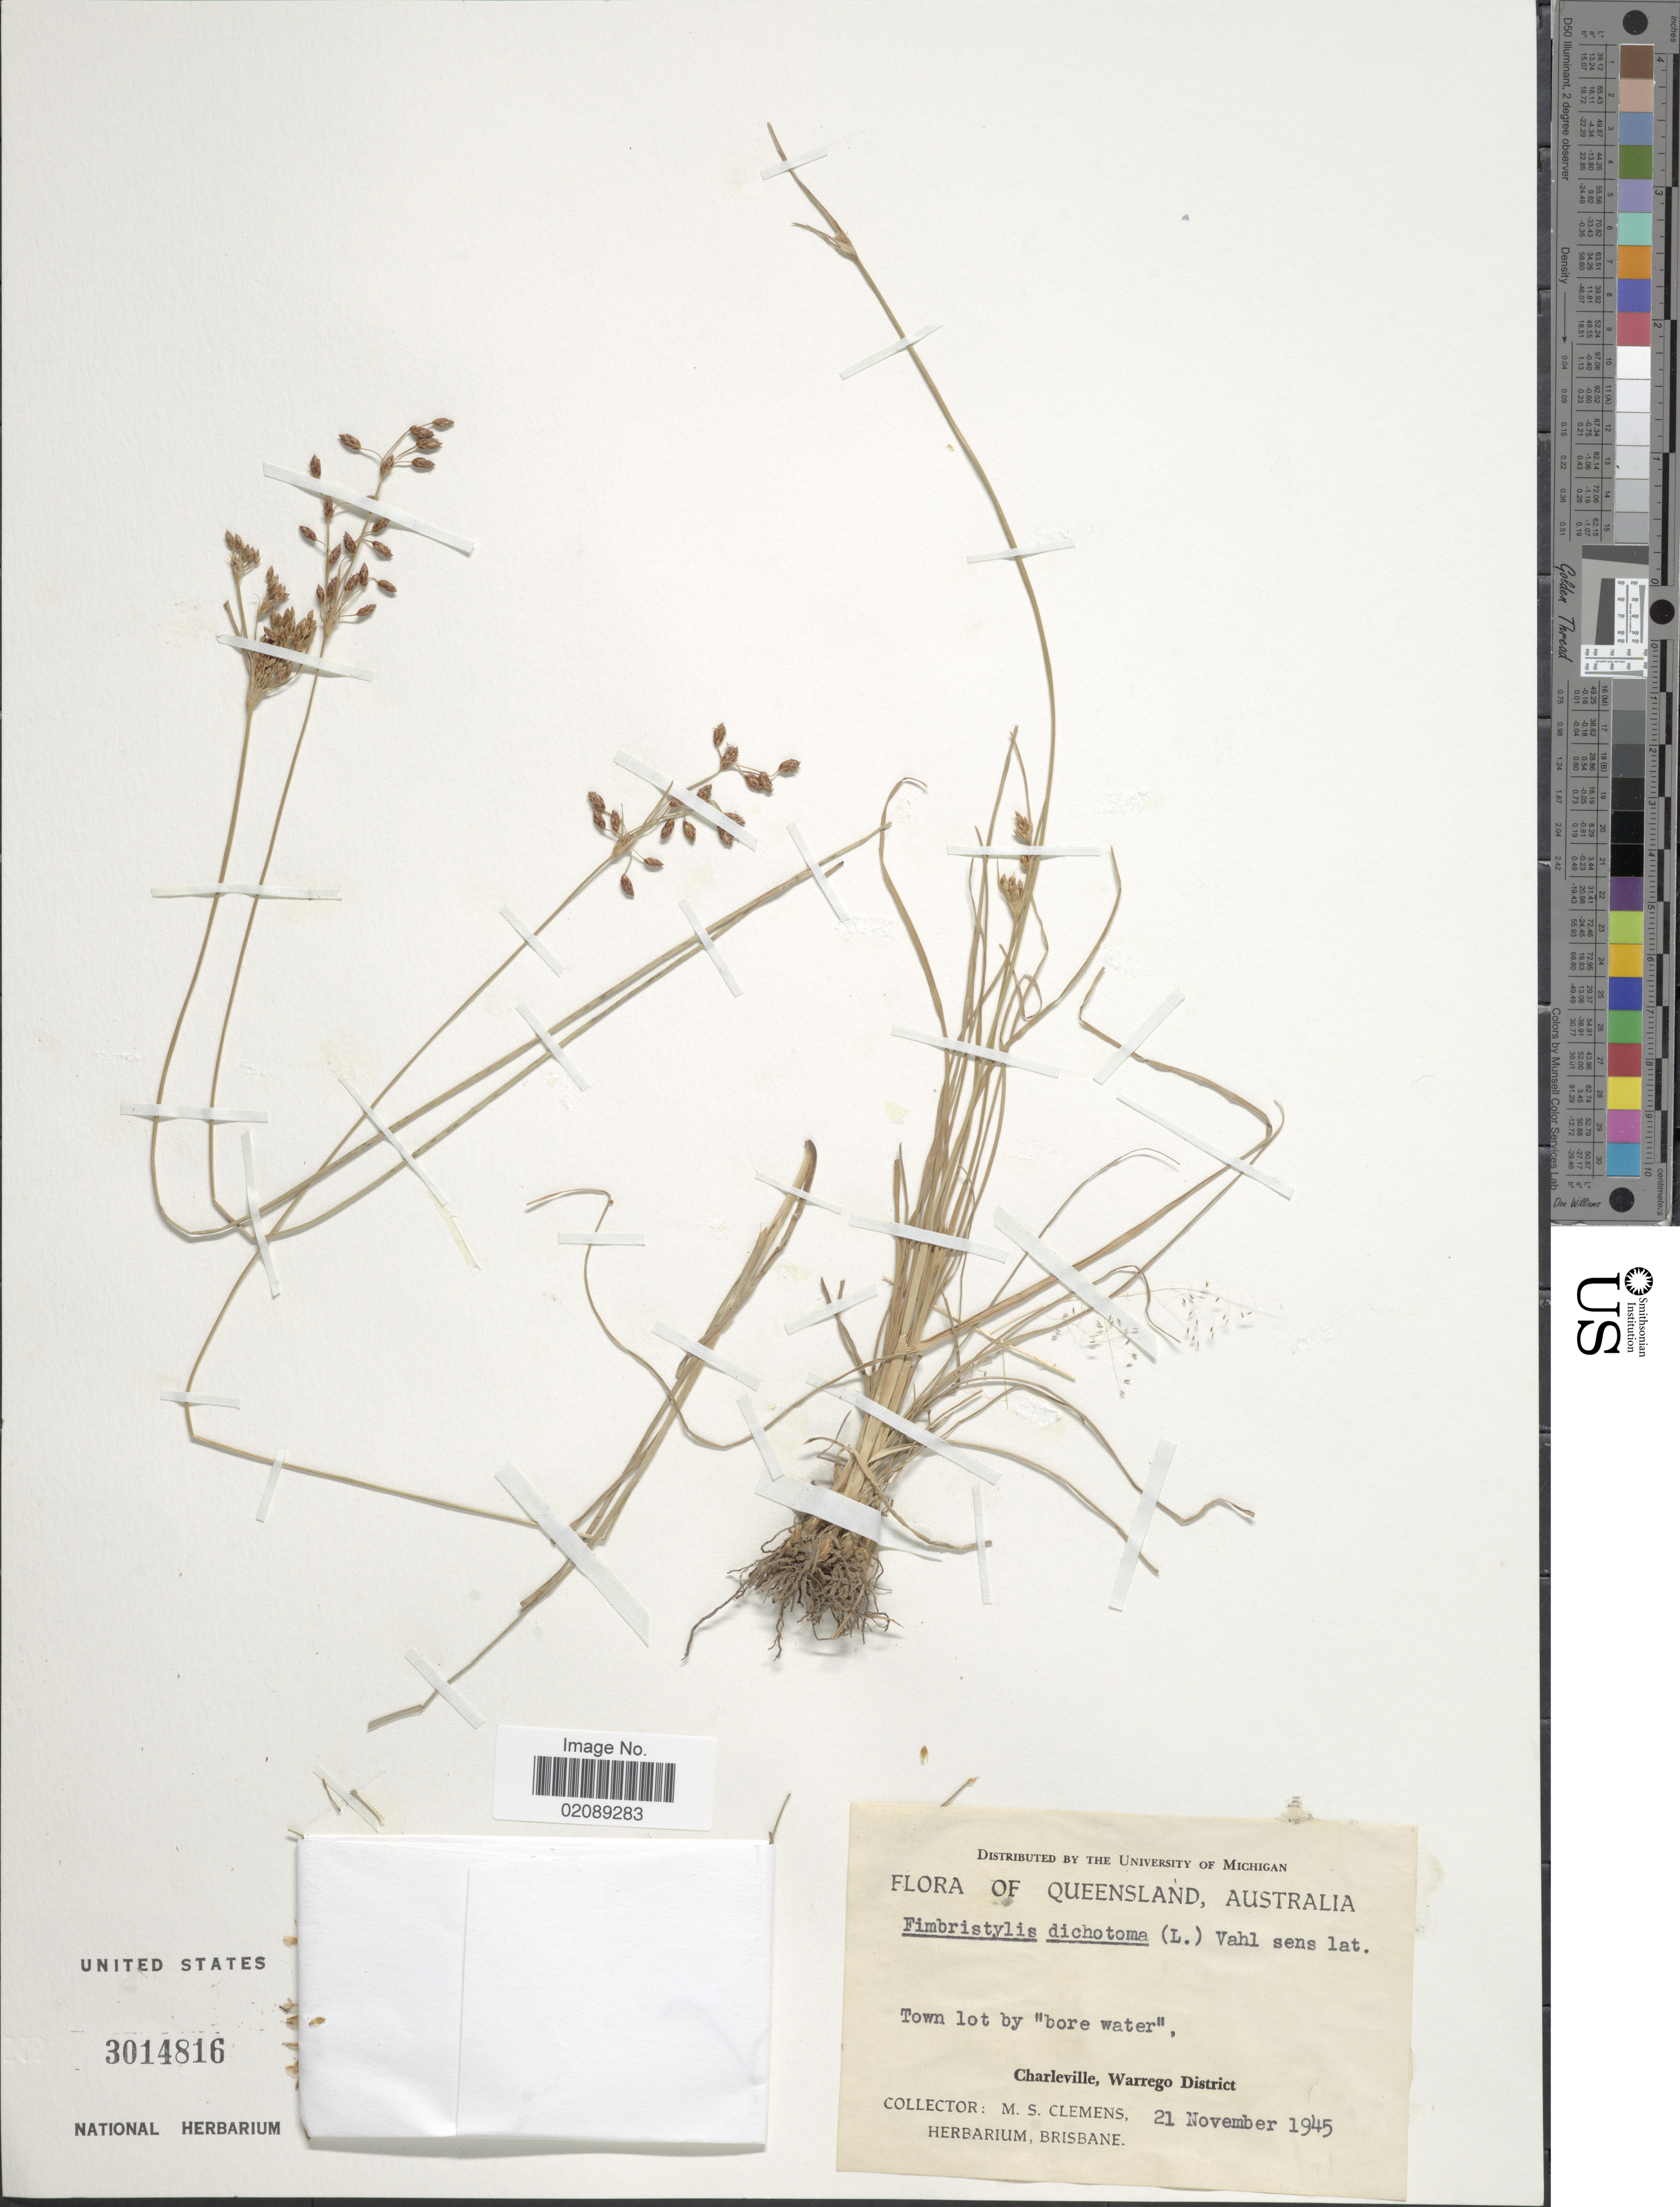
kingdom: Plantae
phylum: Tracheophyta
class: Liliopsida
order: Poales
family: Cyperaceae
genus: Fimbristylis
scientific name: Fimbristylis dichotoma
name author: (L.) Vahl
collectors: M. S. Clemens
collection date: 1945-11-21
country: Australia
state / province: Queensland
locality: Charleville, Warrego District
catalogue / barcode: US 3014816